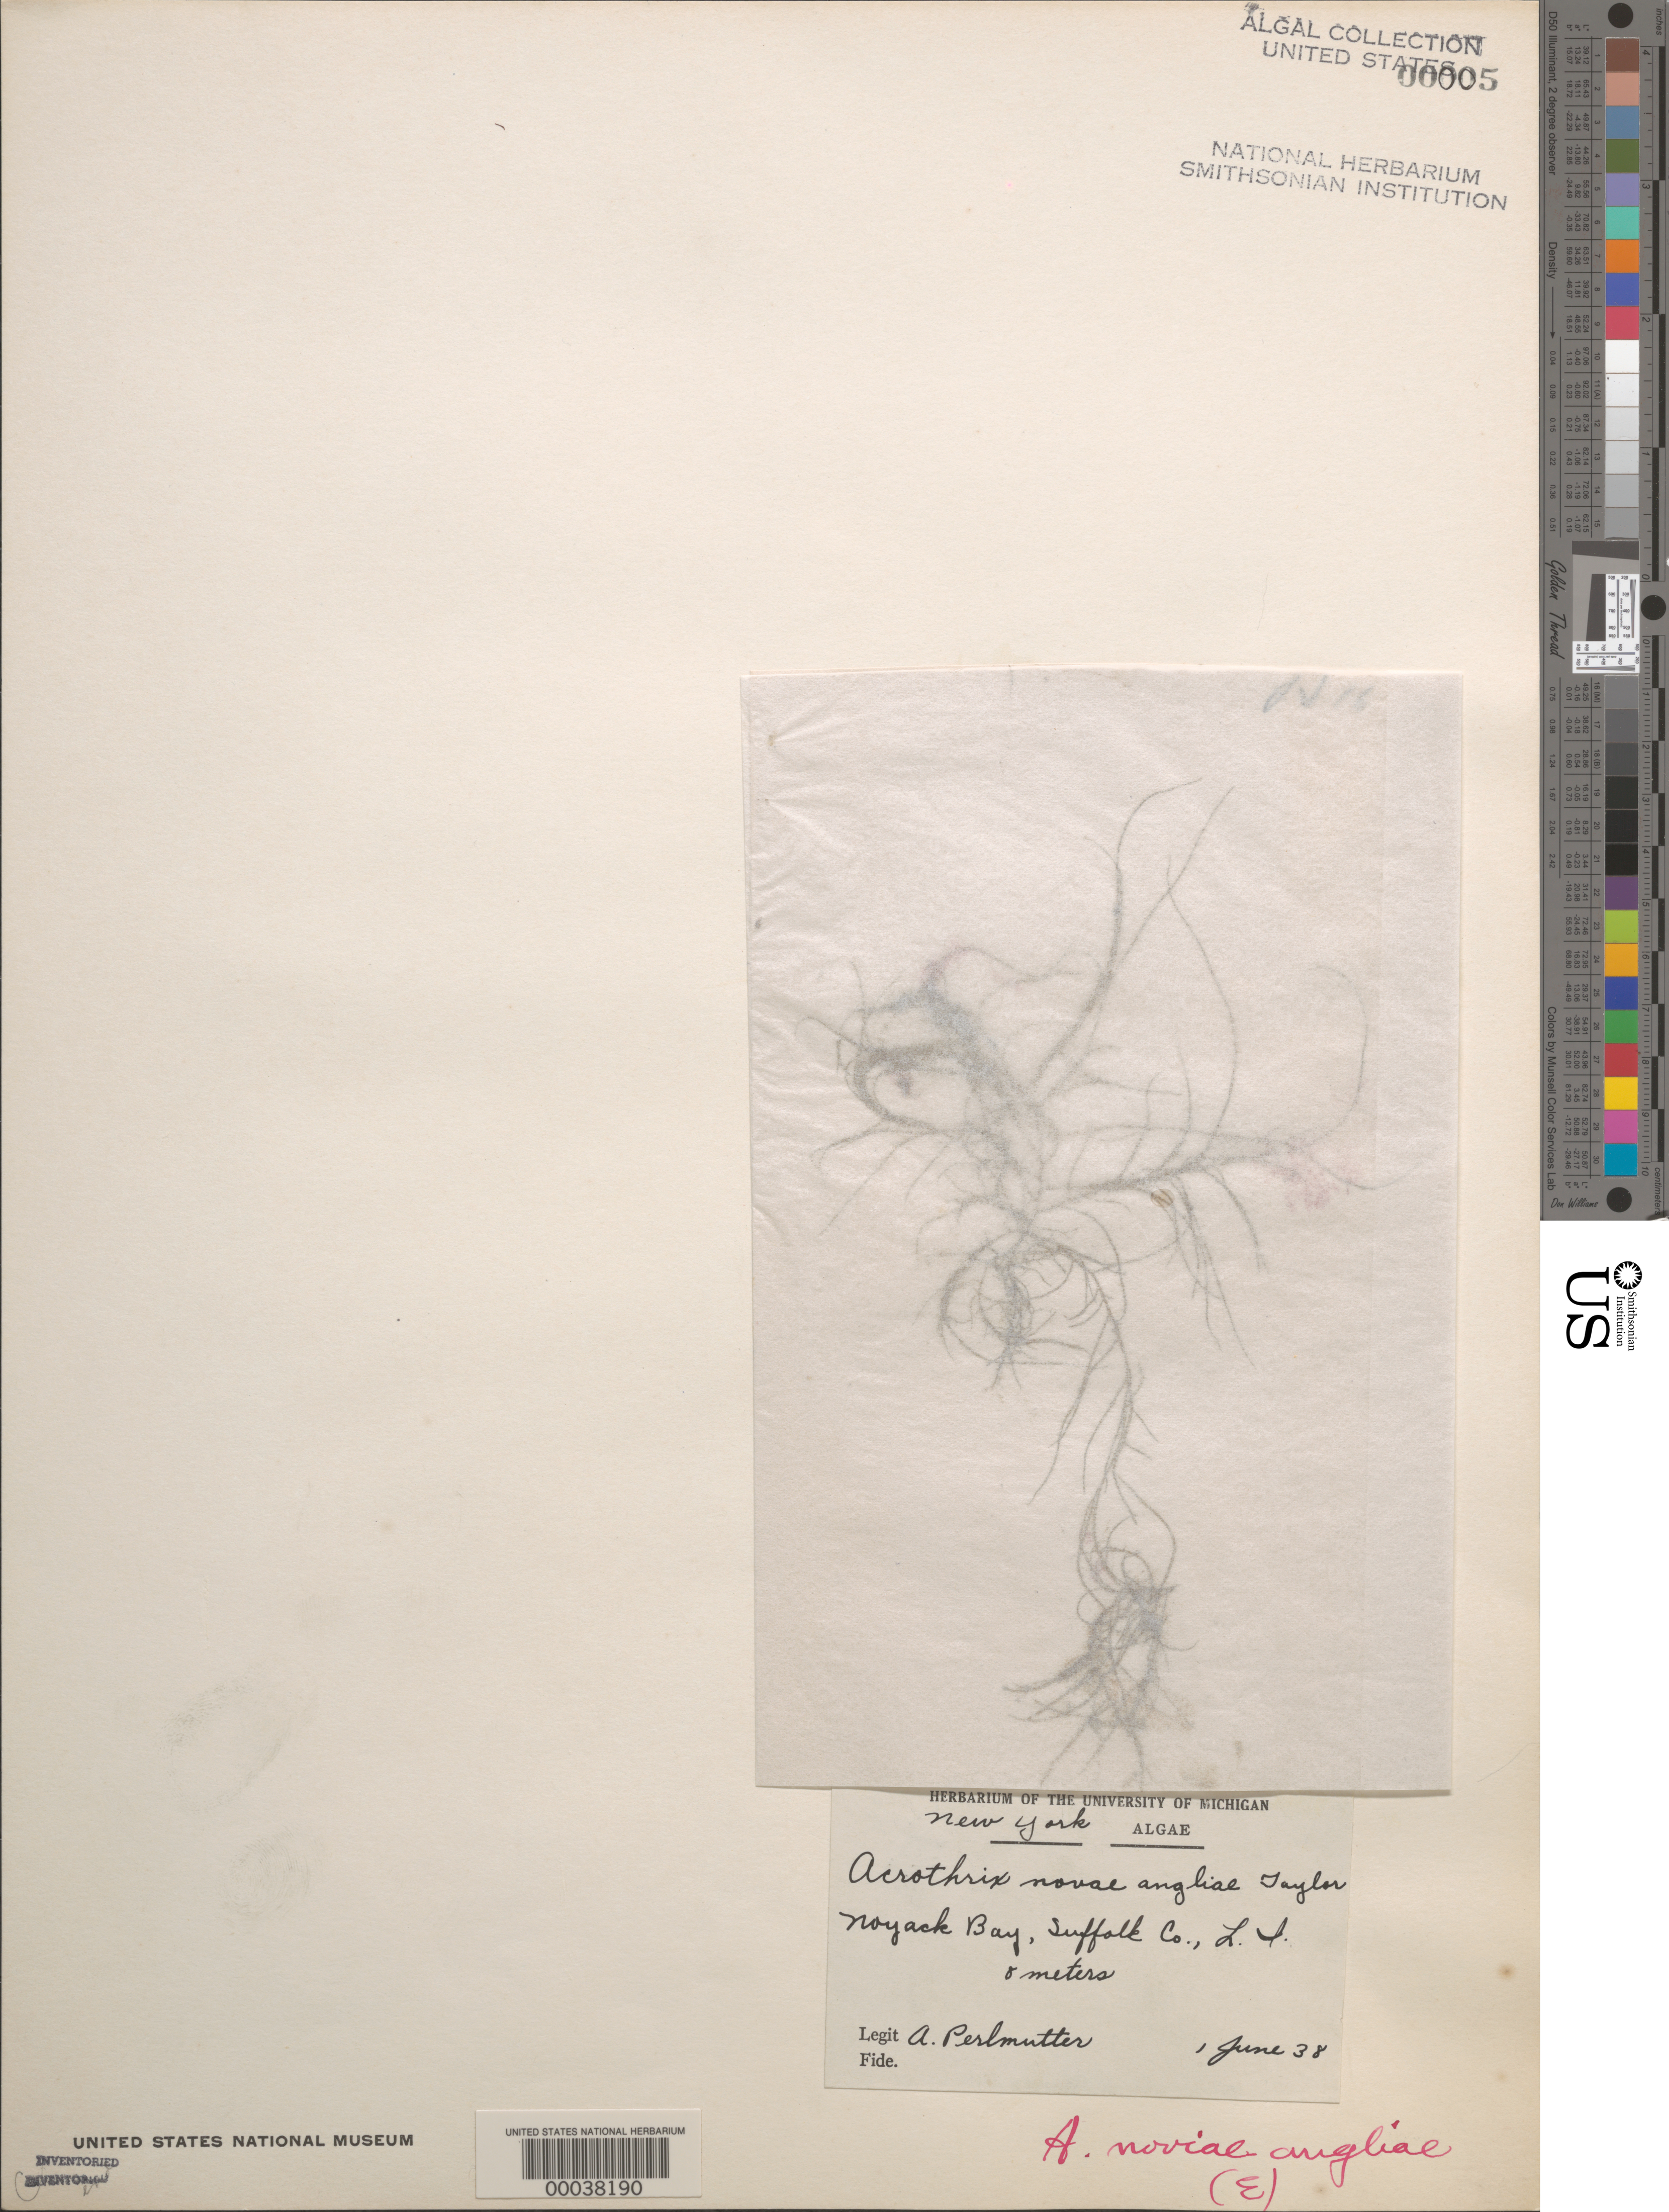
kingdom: Chromista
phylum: Ochrophyta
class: Phaeophyceae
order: Ectocarpales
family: Chordariaceae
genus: Acrothrix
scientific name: Acrothrix gracilis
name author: Kylin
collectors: A. Perlmutter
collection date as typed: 01 Jun 1938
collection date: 1938-06-01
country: United States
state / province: New York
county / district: Suffolk County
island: Long Island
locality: Noyack Bay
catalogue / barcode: US 5